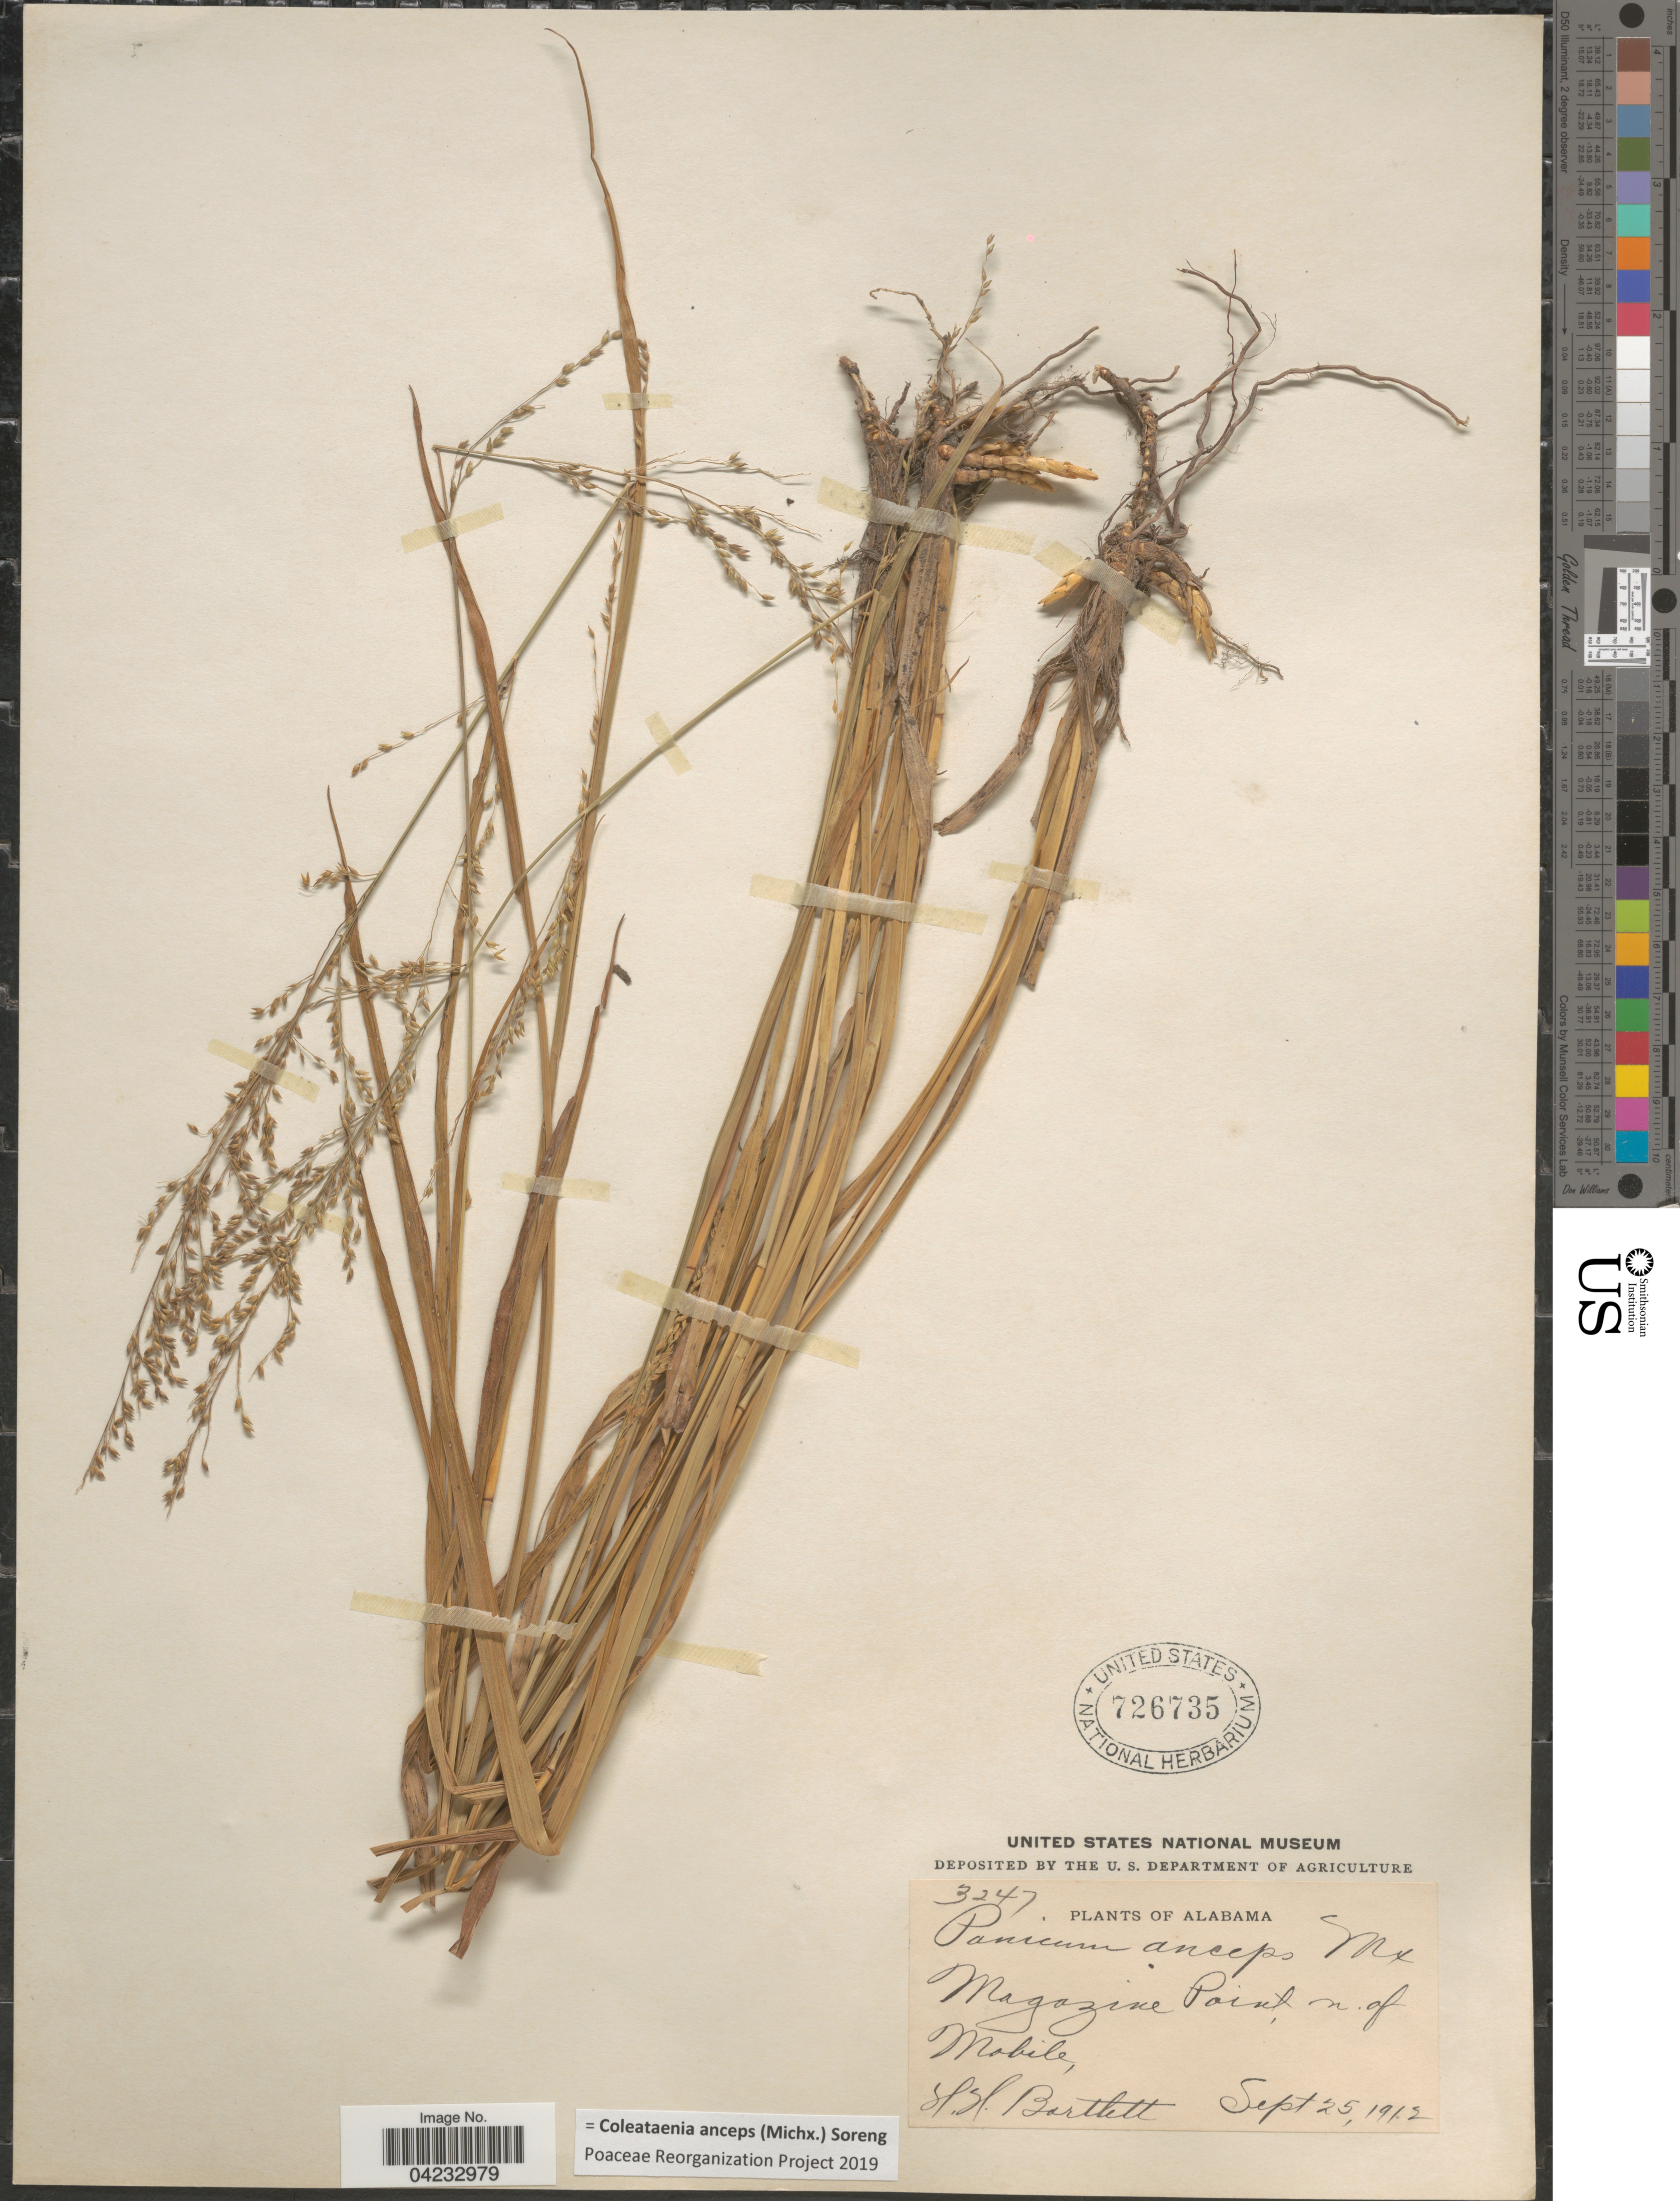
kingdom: Plantae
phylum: Tracheophyta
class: Liliopsida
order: Poales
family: Poaceae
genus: Coleataenia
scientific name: Coleataenia anceps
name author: (Michx.) Soreng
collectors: H. H. Bartlett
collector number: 3247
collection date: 1912-09-25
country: United States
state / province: Alabama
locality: Magazine Point, n. of Mobile.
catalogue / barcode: US 726735